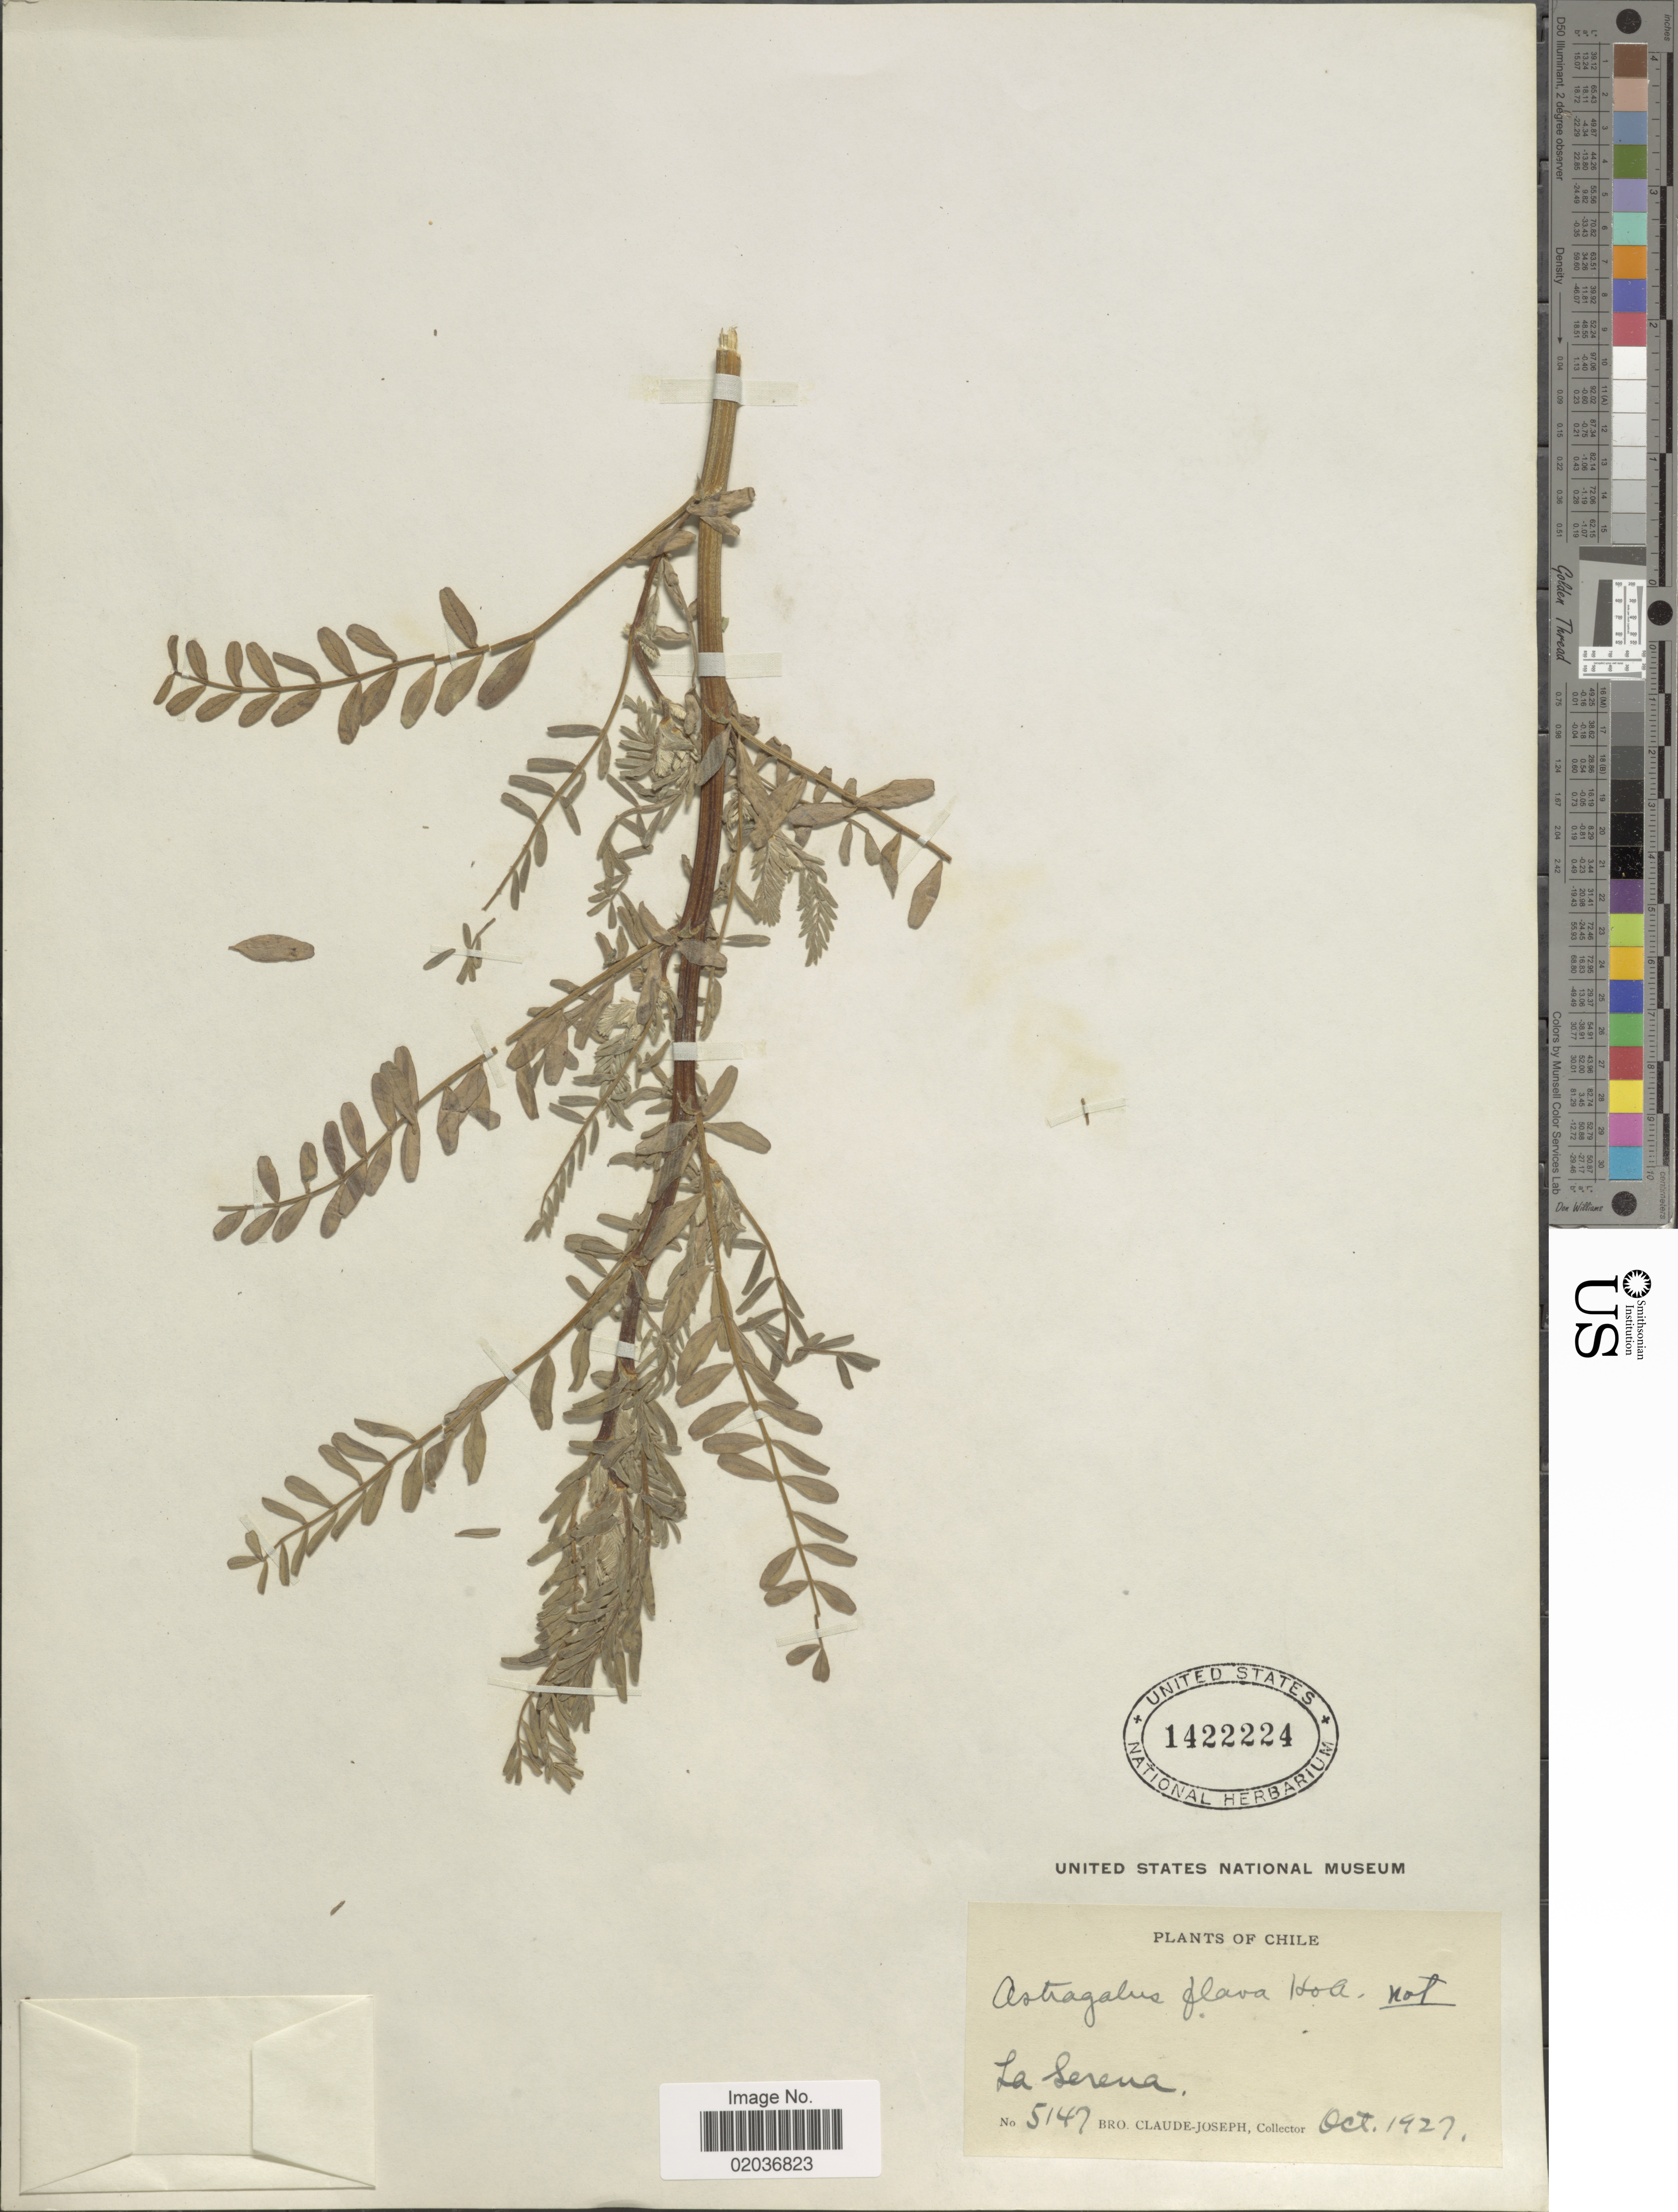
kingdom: Plantae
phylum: Tracheophyta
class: Magnoliopsida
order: Fabales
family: Fabaceae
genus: Astragalus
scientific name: Astragalus sp.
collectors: Bro. Claude-Joseph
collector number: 5147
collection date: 1927-10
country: Chile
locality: La Serena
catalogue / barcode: US 1422224